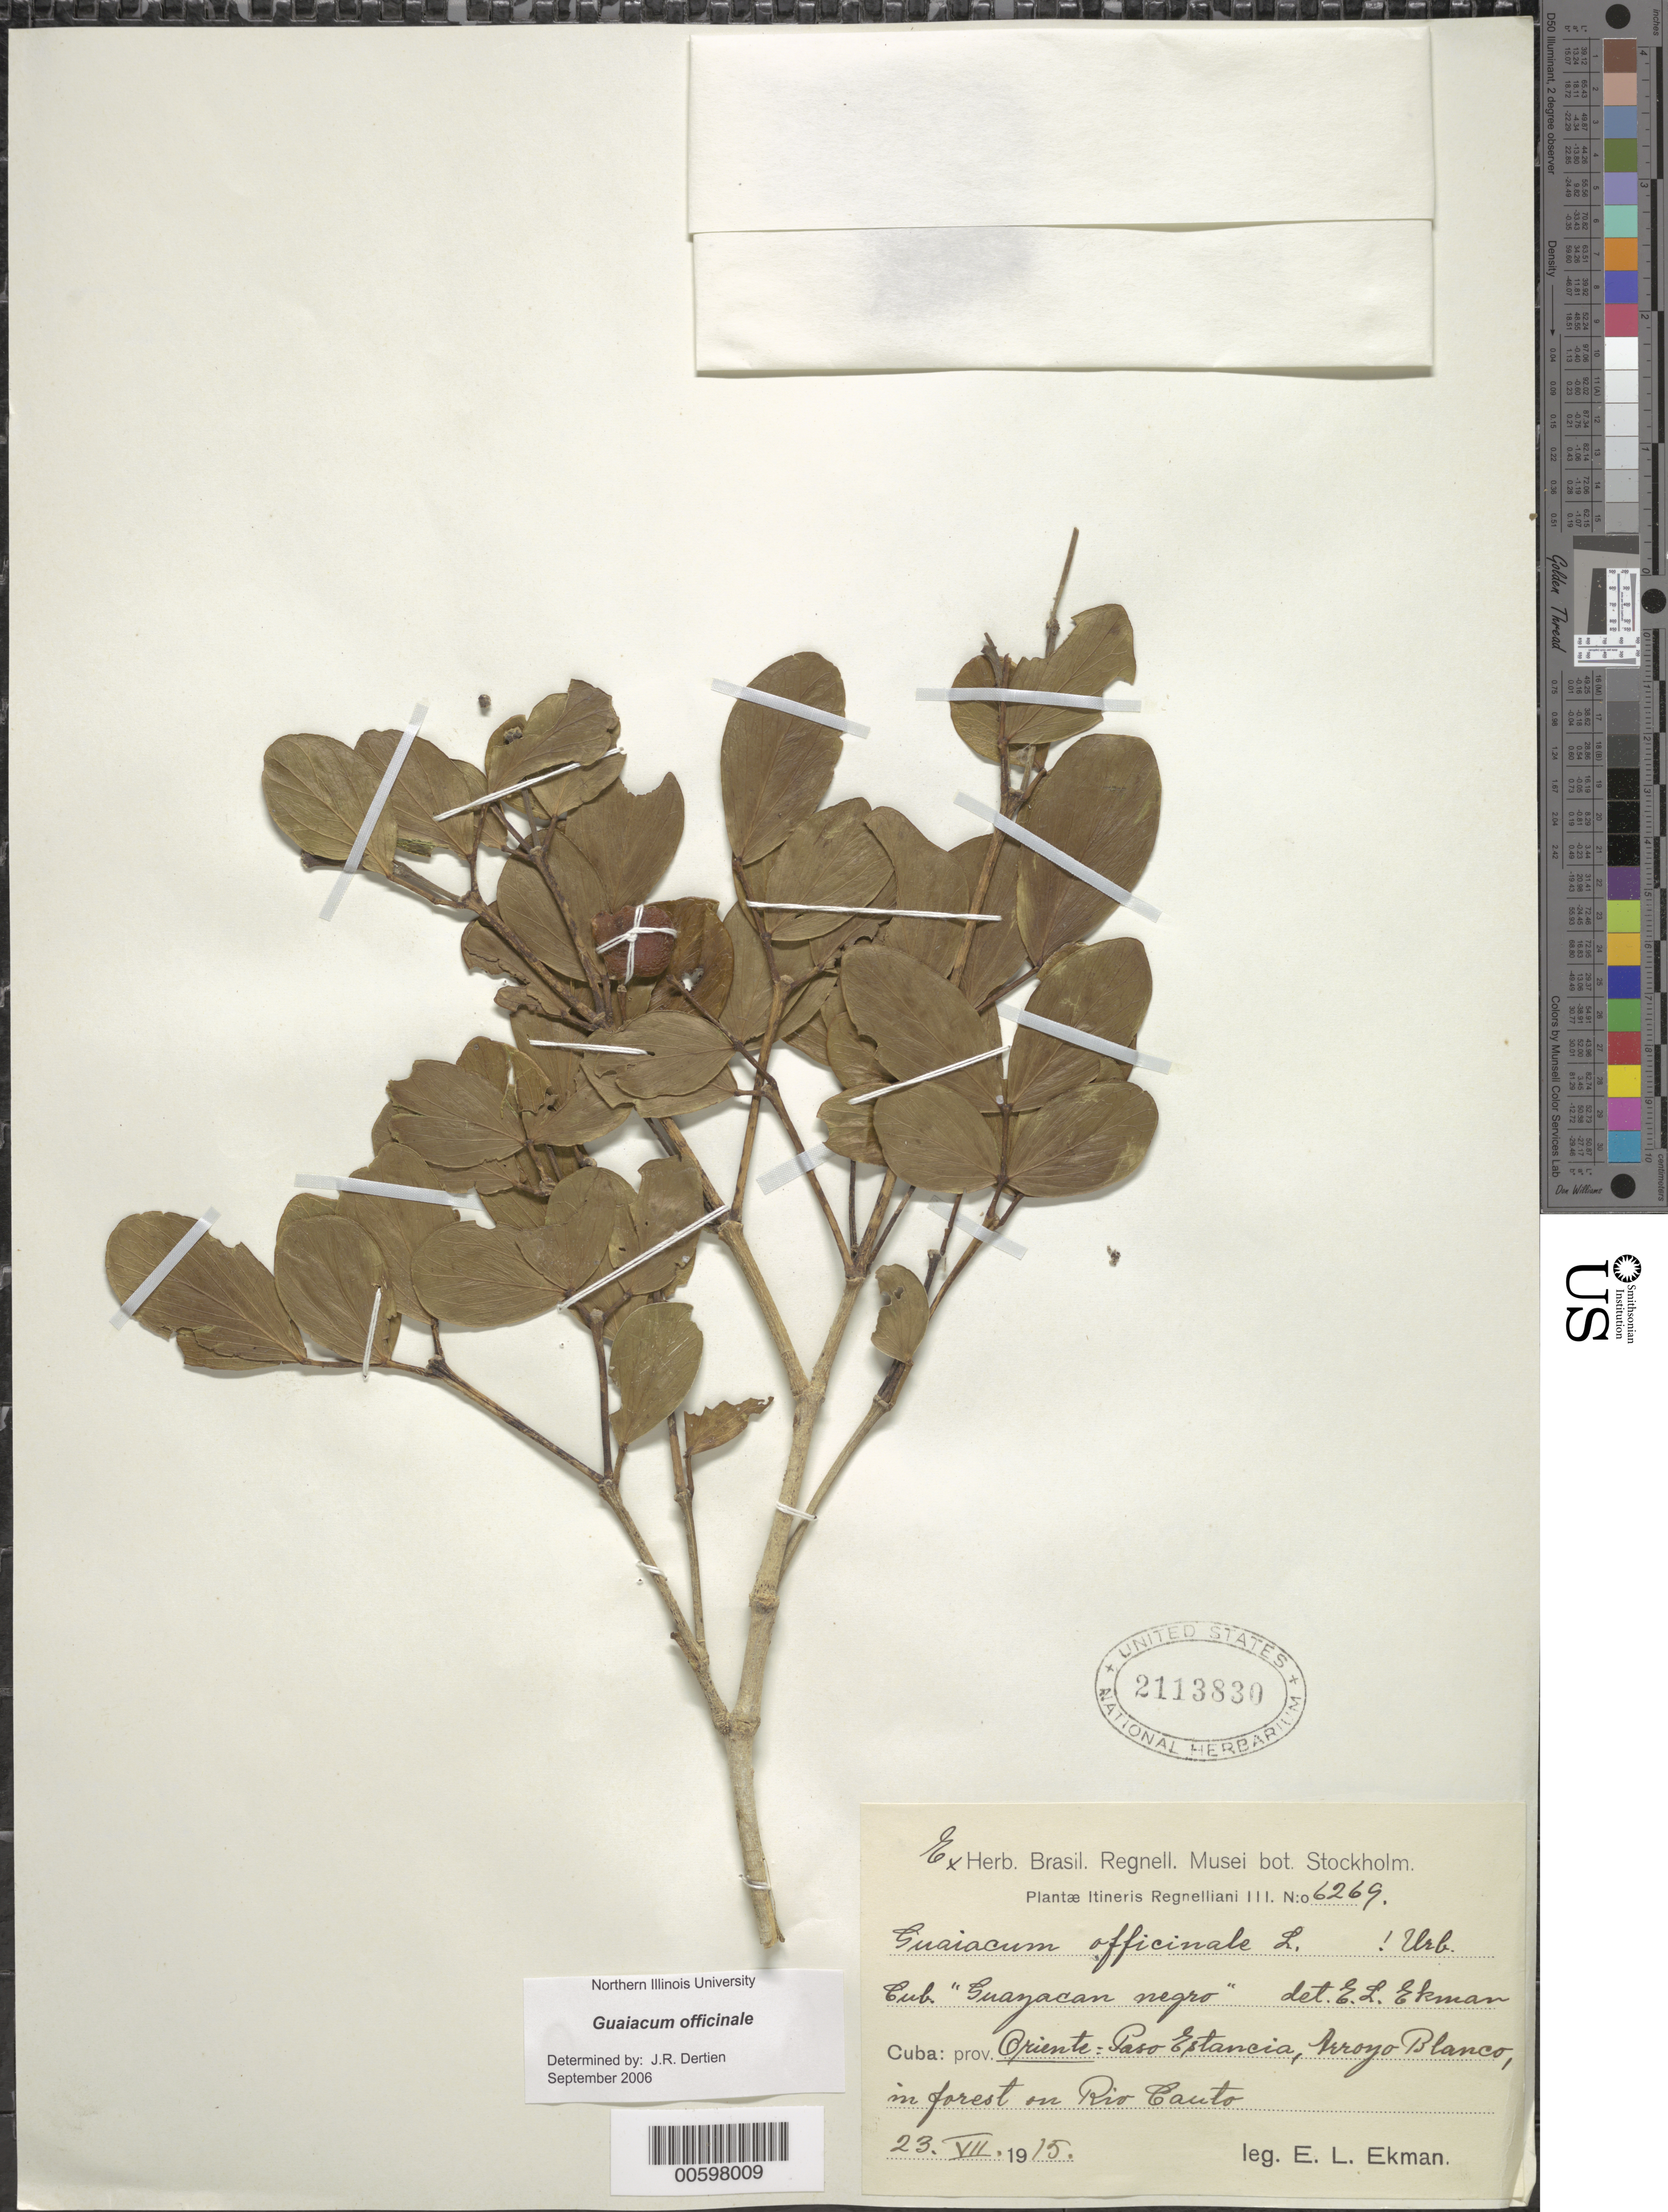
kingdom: Plantae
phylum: Tracheophyta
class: Magnoliopsida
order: Zygophyllales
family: Zygophyllaceae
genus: Guaiacum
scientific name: Guaiacum officinale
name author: L.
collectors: E. L. Ekman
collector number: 6269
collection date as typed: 23 Jul 1915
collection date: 1915-07-23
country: Cuba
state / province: Santiago de Cuba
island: Greater Antilles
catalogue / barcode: US 2113830